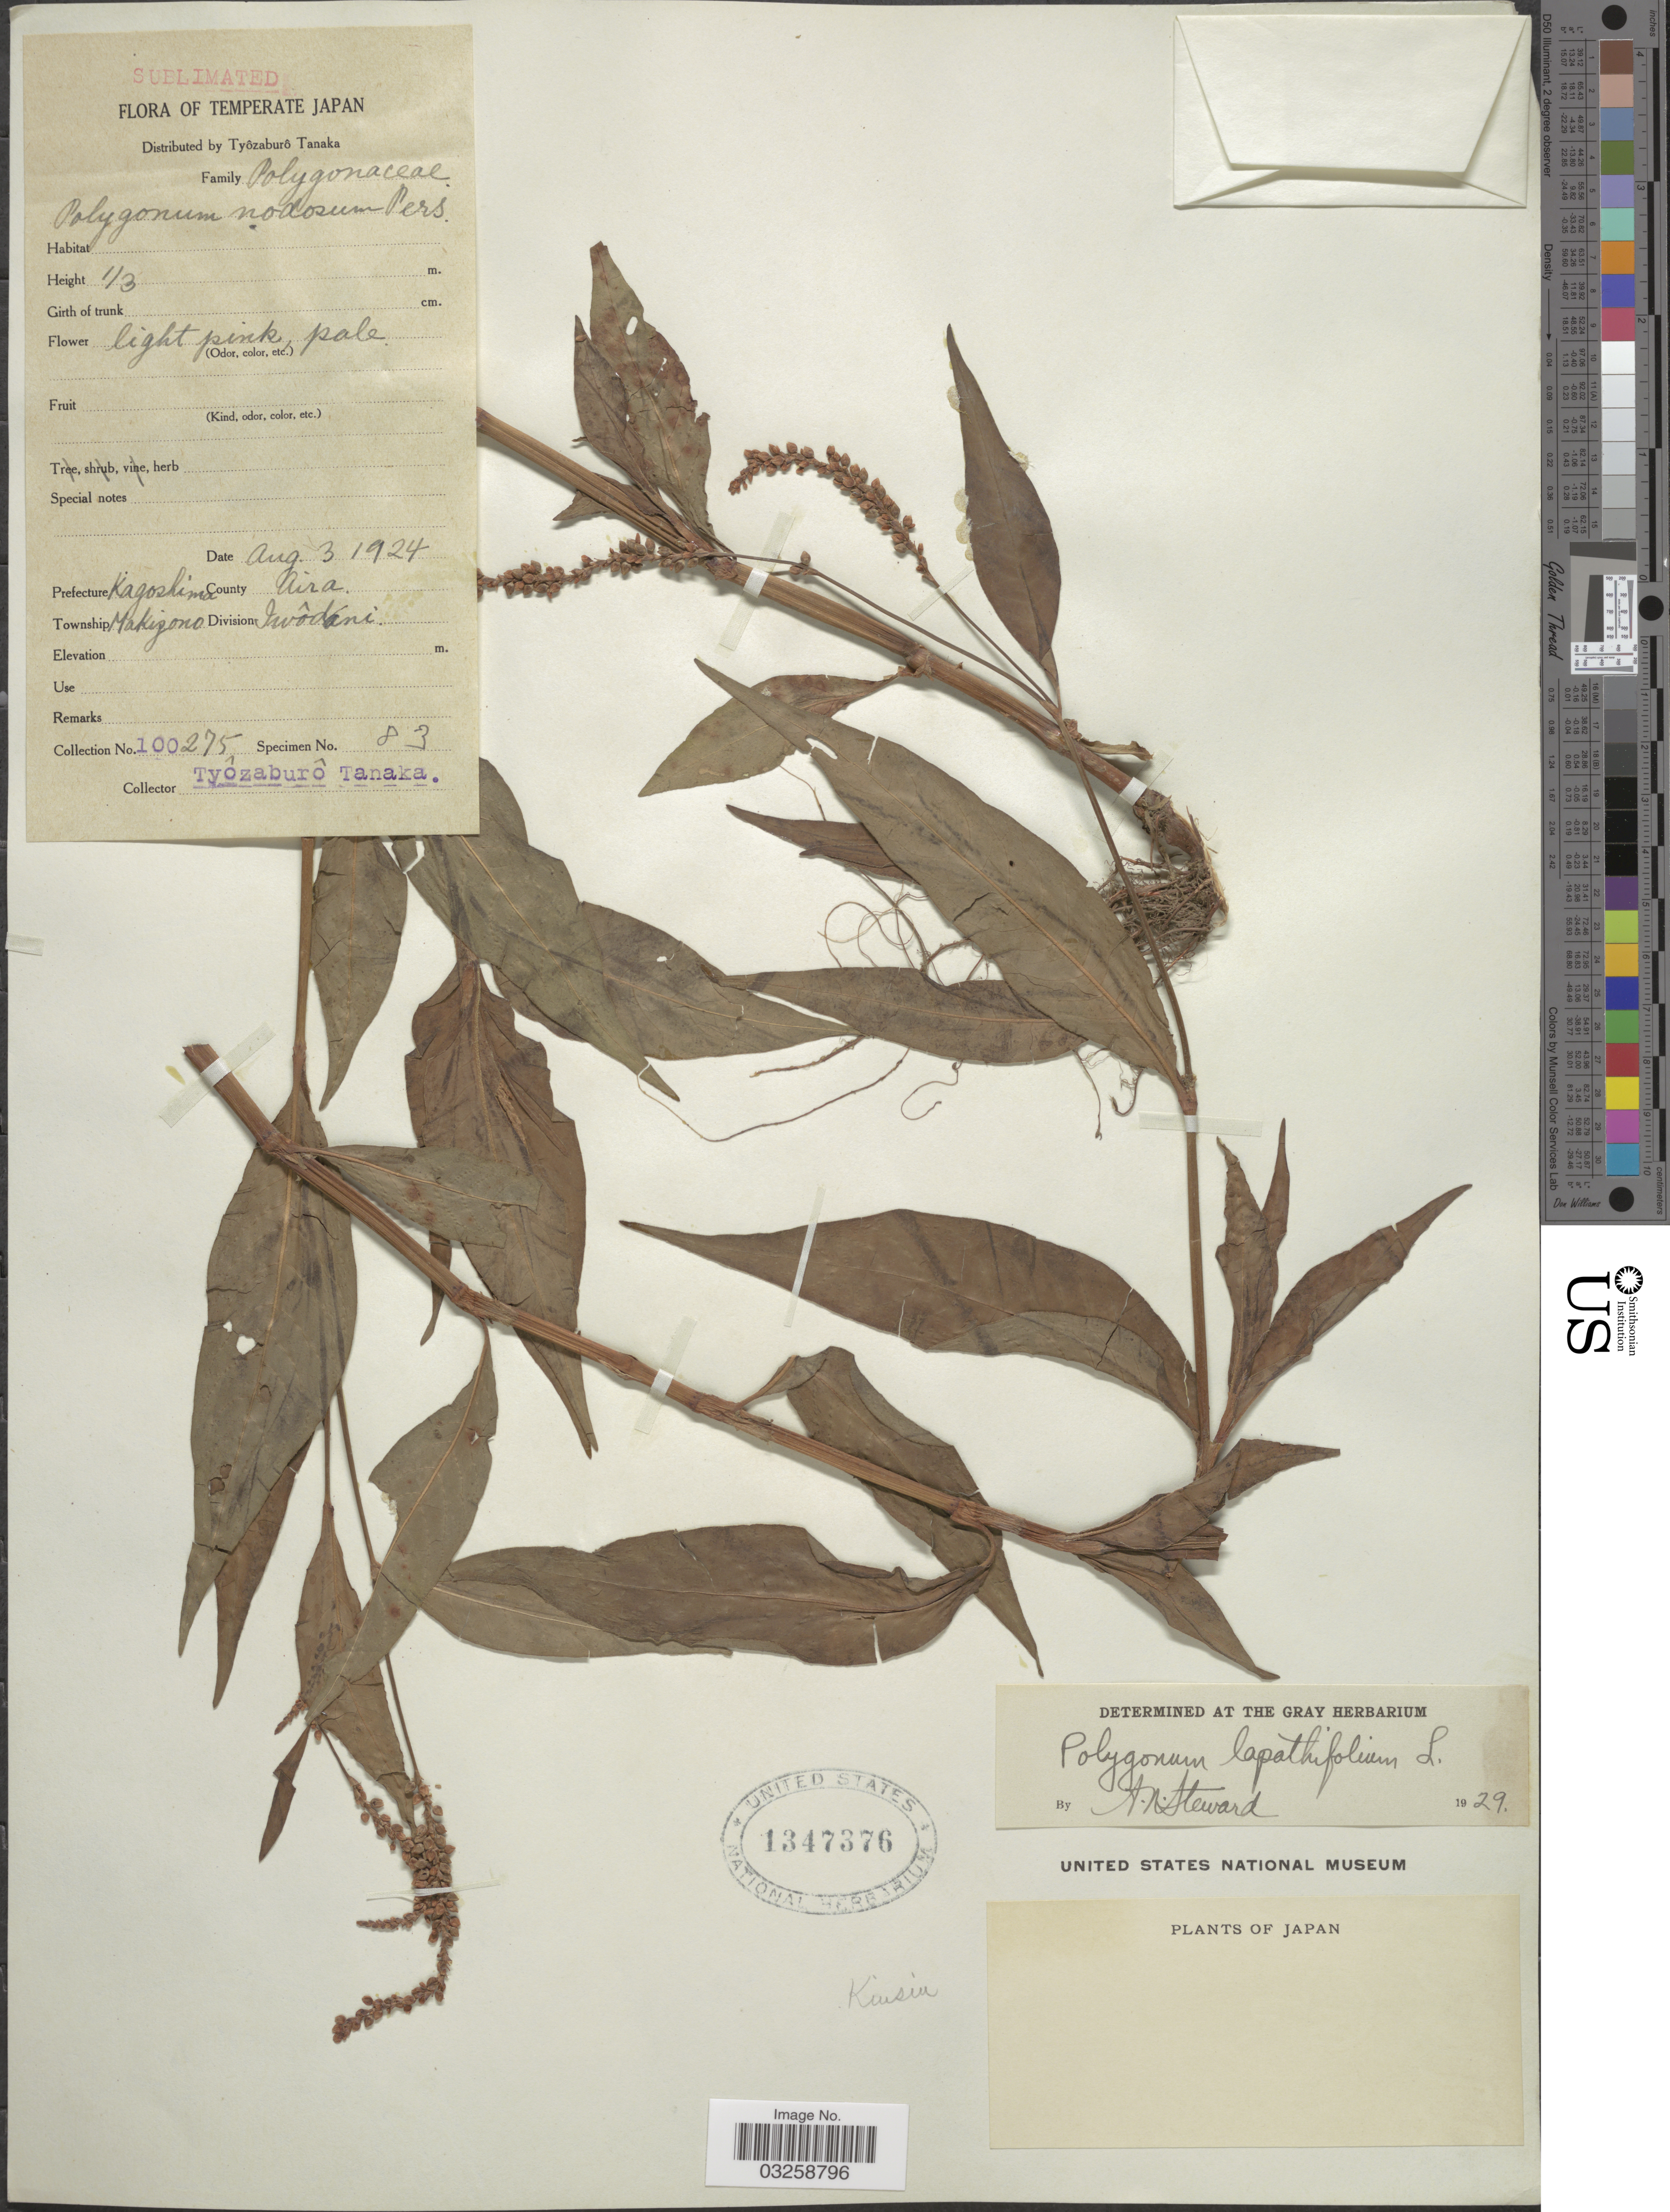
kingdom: Plantae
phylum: Tracheophyta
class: Magnoliopsida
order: Caryophyllales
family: Polygonaceae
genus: Polygonum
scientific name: Polygonum lapathifolium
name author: L.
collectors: T. Tanaka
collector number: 100275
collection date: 1924-08-03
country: Japan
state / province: Kagosima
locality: Temperate Japan. Kiusiu. Prefecture Kagoshima. County Aira. Township Makizono. Division Iwôdani.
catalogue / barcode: US 1347376